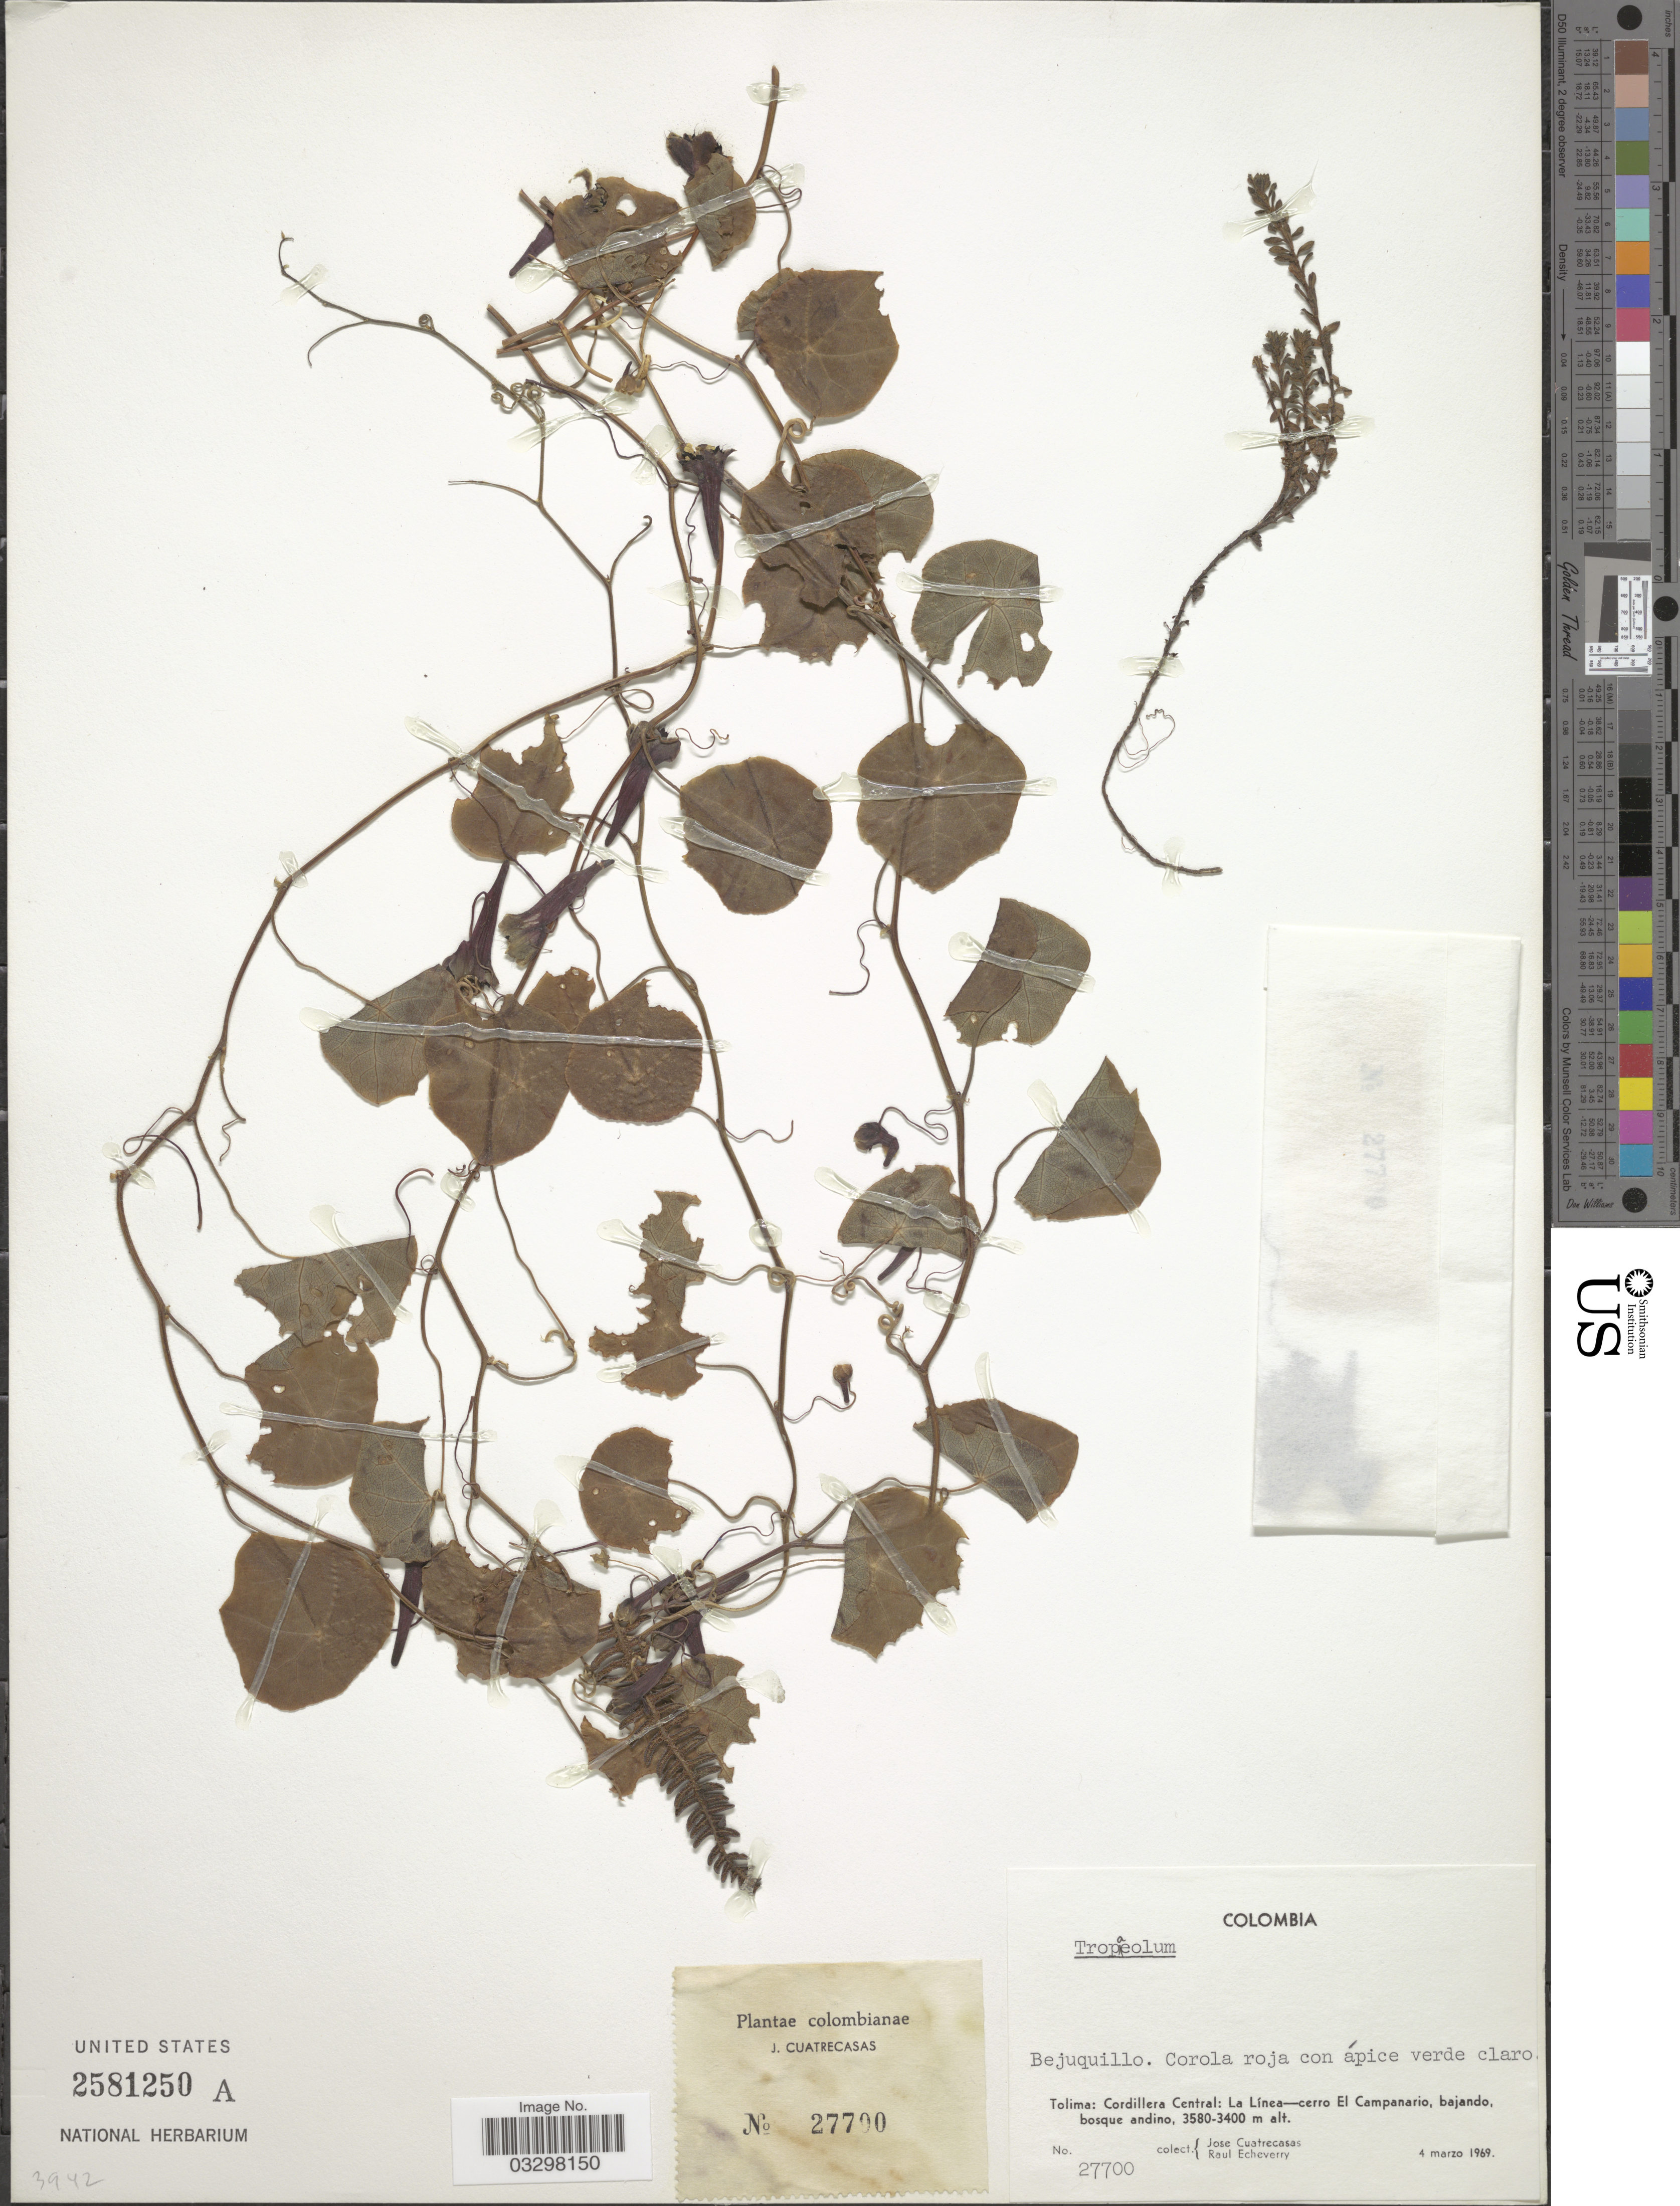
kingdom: Plantae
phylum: Tracheophyta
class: Magnoliopsida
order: Brassicales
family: Tropaeolaceae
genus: Tropaeolum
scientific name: Tropaeolum sp.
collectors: J. Cuatrecasas & R. Echeverry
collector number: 27700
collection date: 1969-03-04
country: Colombia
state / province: Tolima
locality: Cordillera Central: La Línea-cerro El Campanario, bajando bosque andino.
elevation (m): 3400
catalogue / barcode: US 2581250A